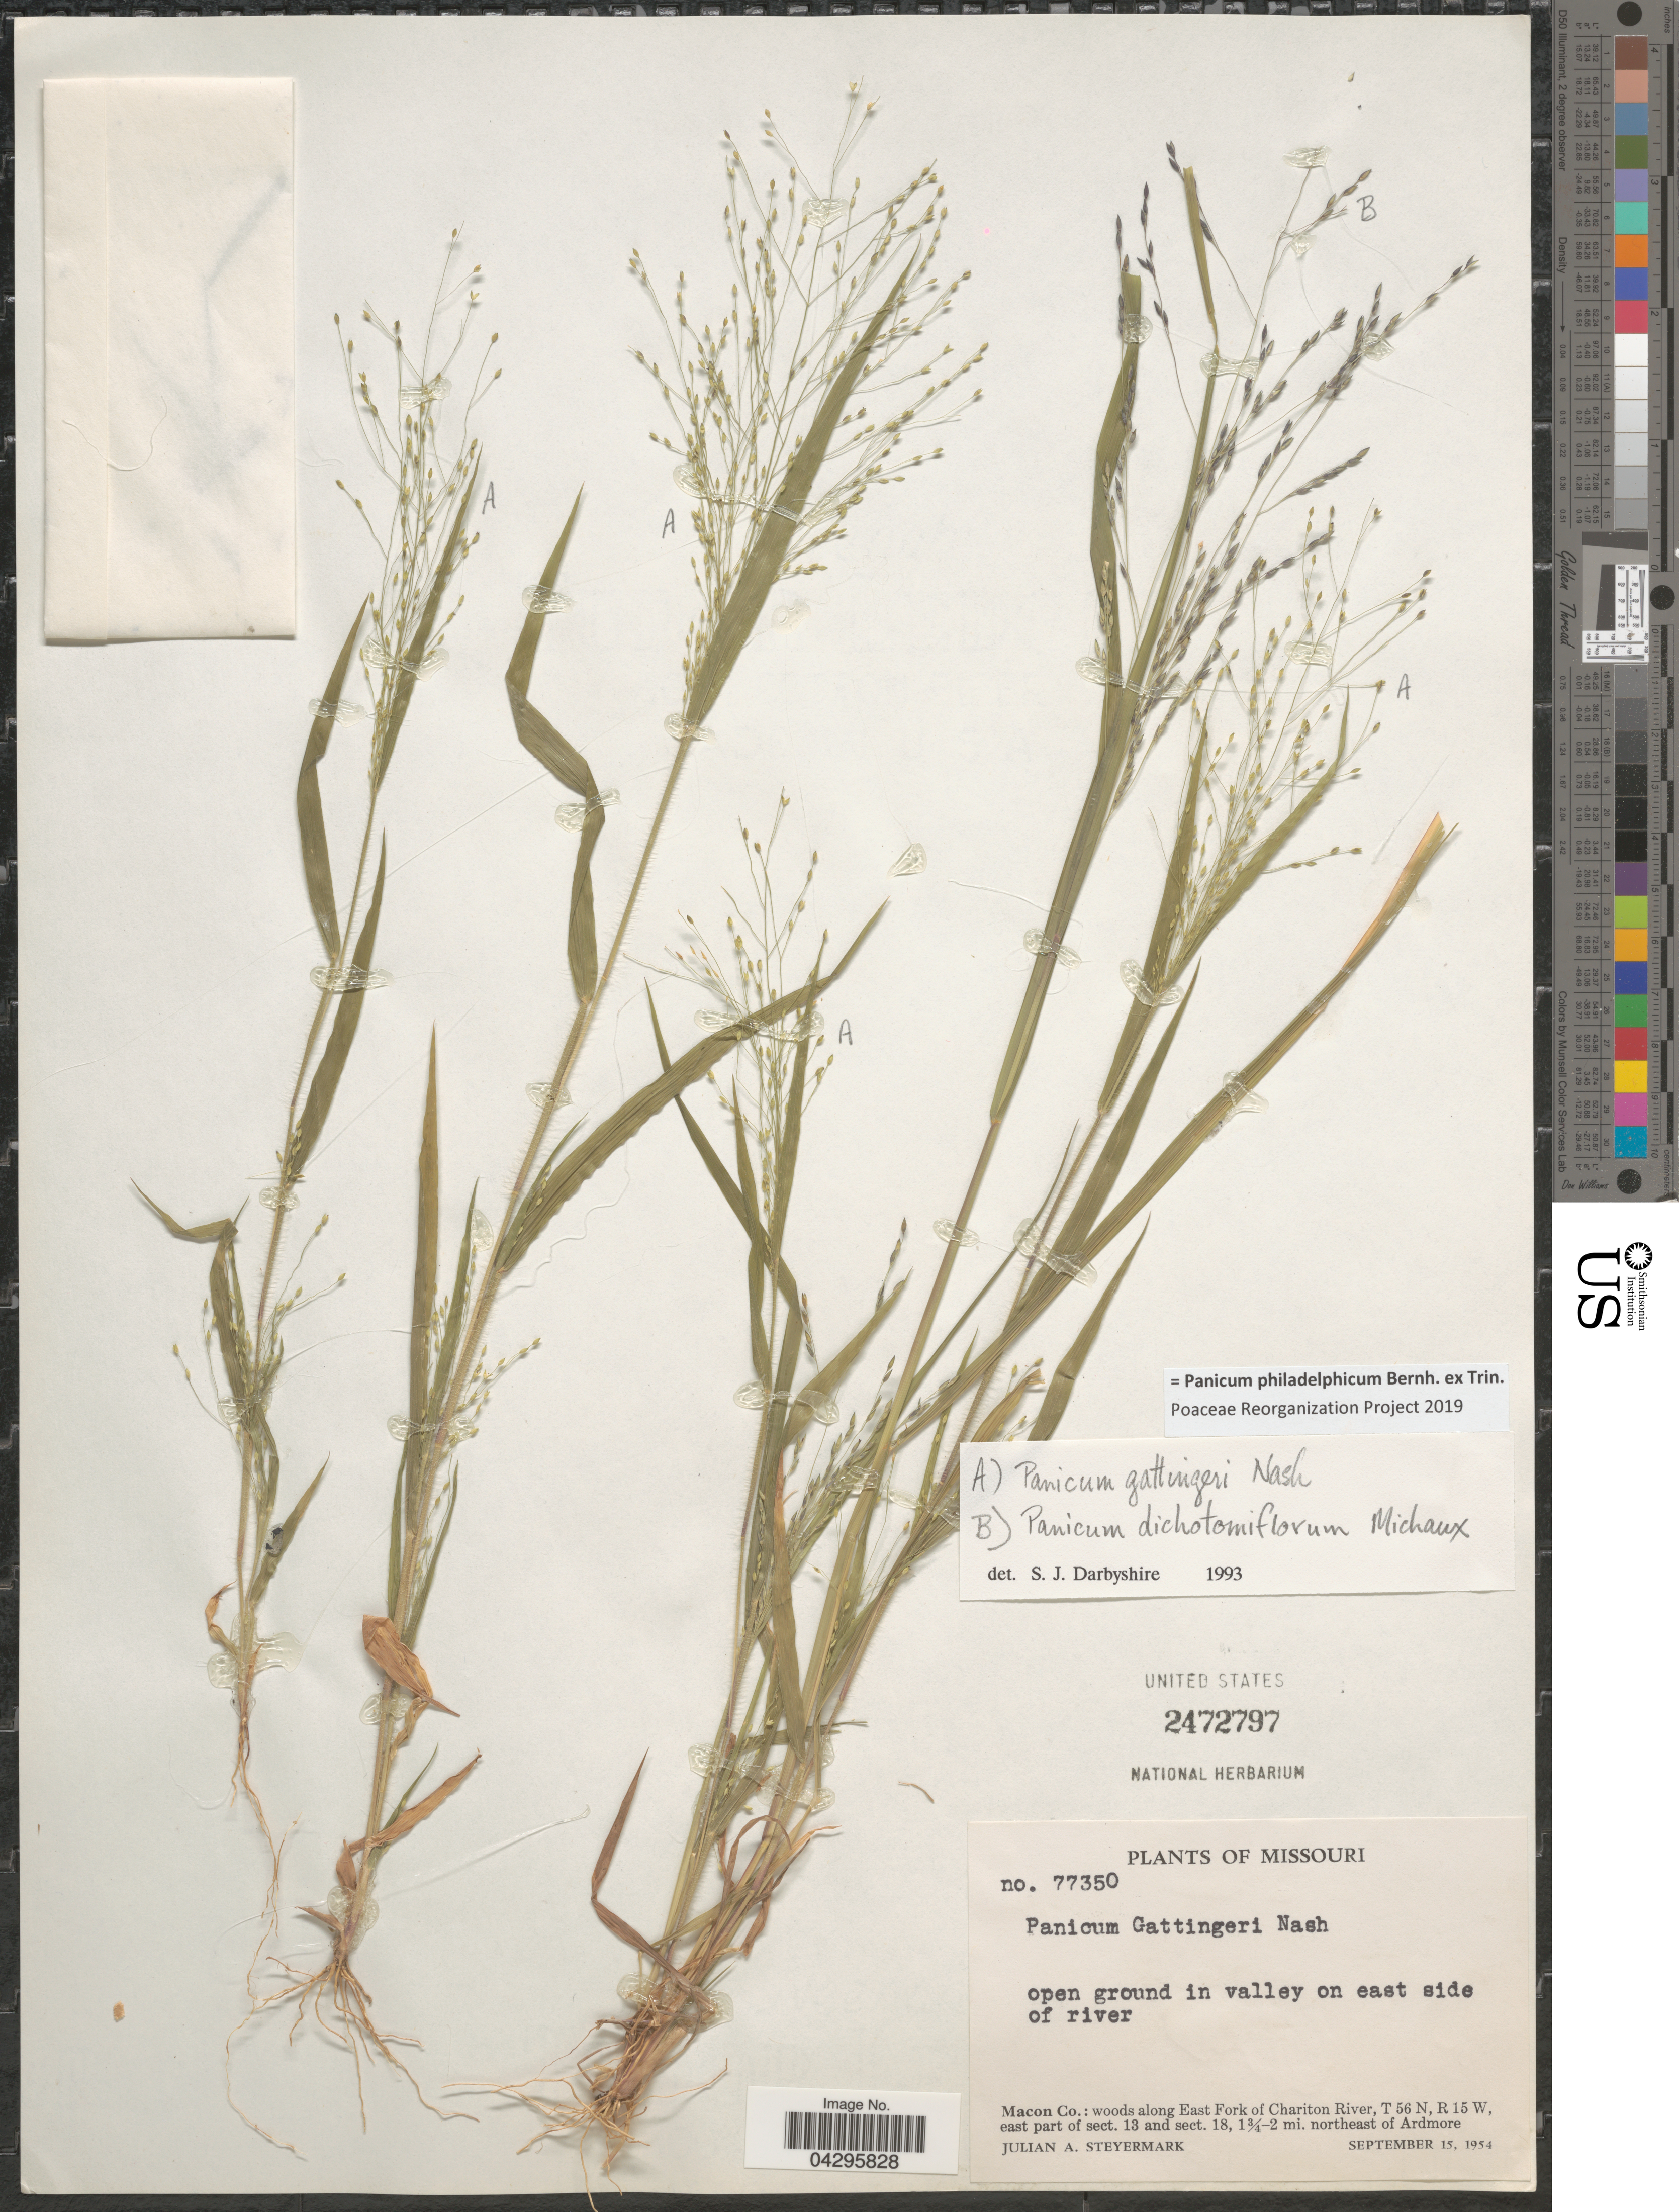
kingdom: Plantae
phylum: Tracheophyta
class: Liliopsida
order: Poales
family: Poaceae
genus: Panicum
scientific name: Panicum philadelphicum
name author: Bernh. ex Trin.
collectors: J. Steyermark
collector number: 77350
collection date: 1954-09-15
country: United States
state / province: Missouri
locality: Open ground in valley on east side of river. Macon Co.: woods along East Fork of Chariton River, T 56 N, R 15 W, east part of sect. 13 and sect. 18, 1¾-2 mi. northeast of Ardmore.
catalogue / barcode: US 2472797